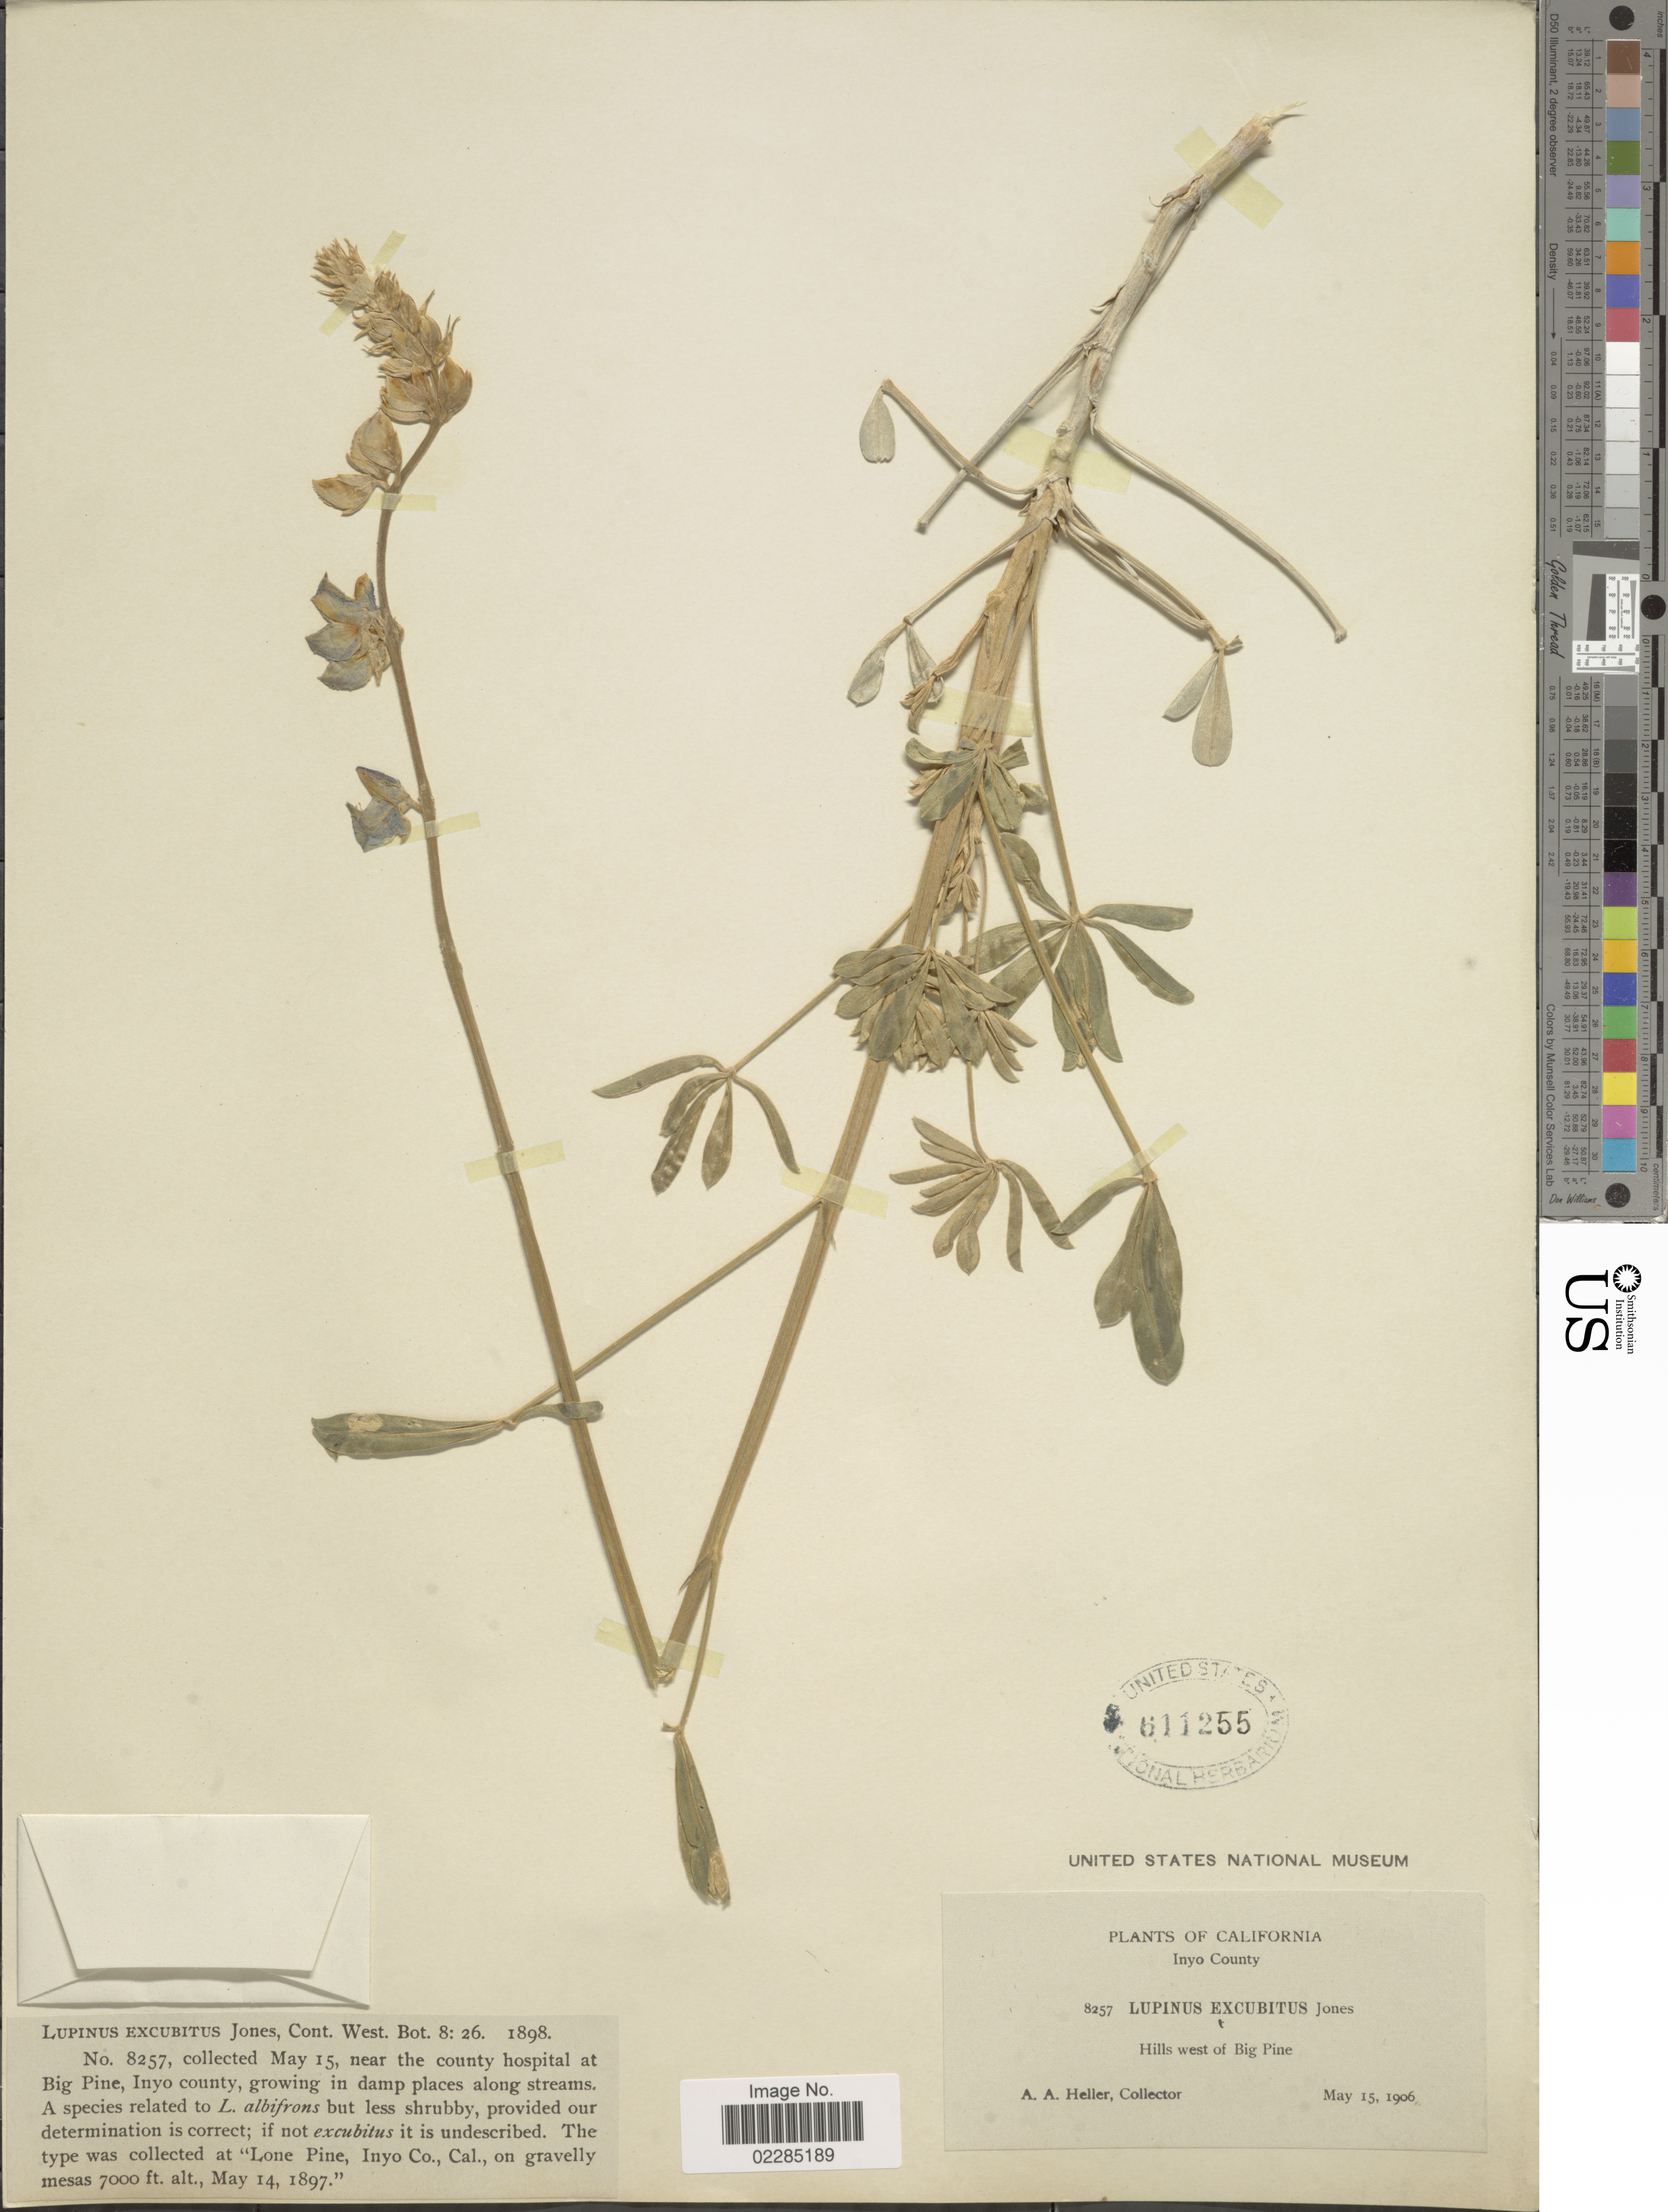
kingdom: Plantae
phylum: Tracheophyta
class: Magnoliopsida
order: Fabales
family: Fabaceae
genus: Lupinus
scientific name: Lupinus excubitus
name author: M.E. Jones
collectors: A. A. Heller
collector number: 8257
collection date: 1906-05-15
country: United States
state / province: California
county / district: Inyo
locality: Inyo County. Hills west of Big Pine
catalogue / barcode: US 611255